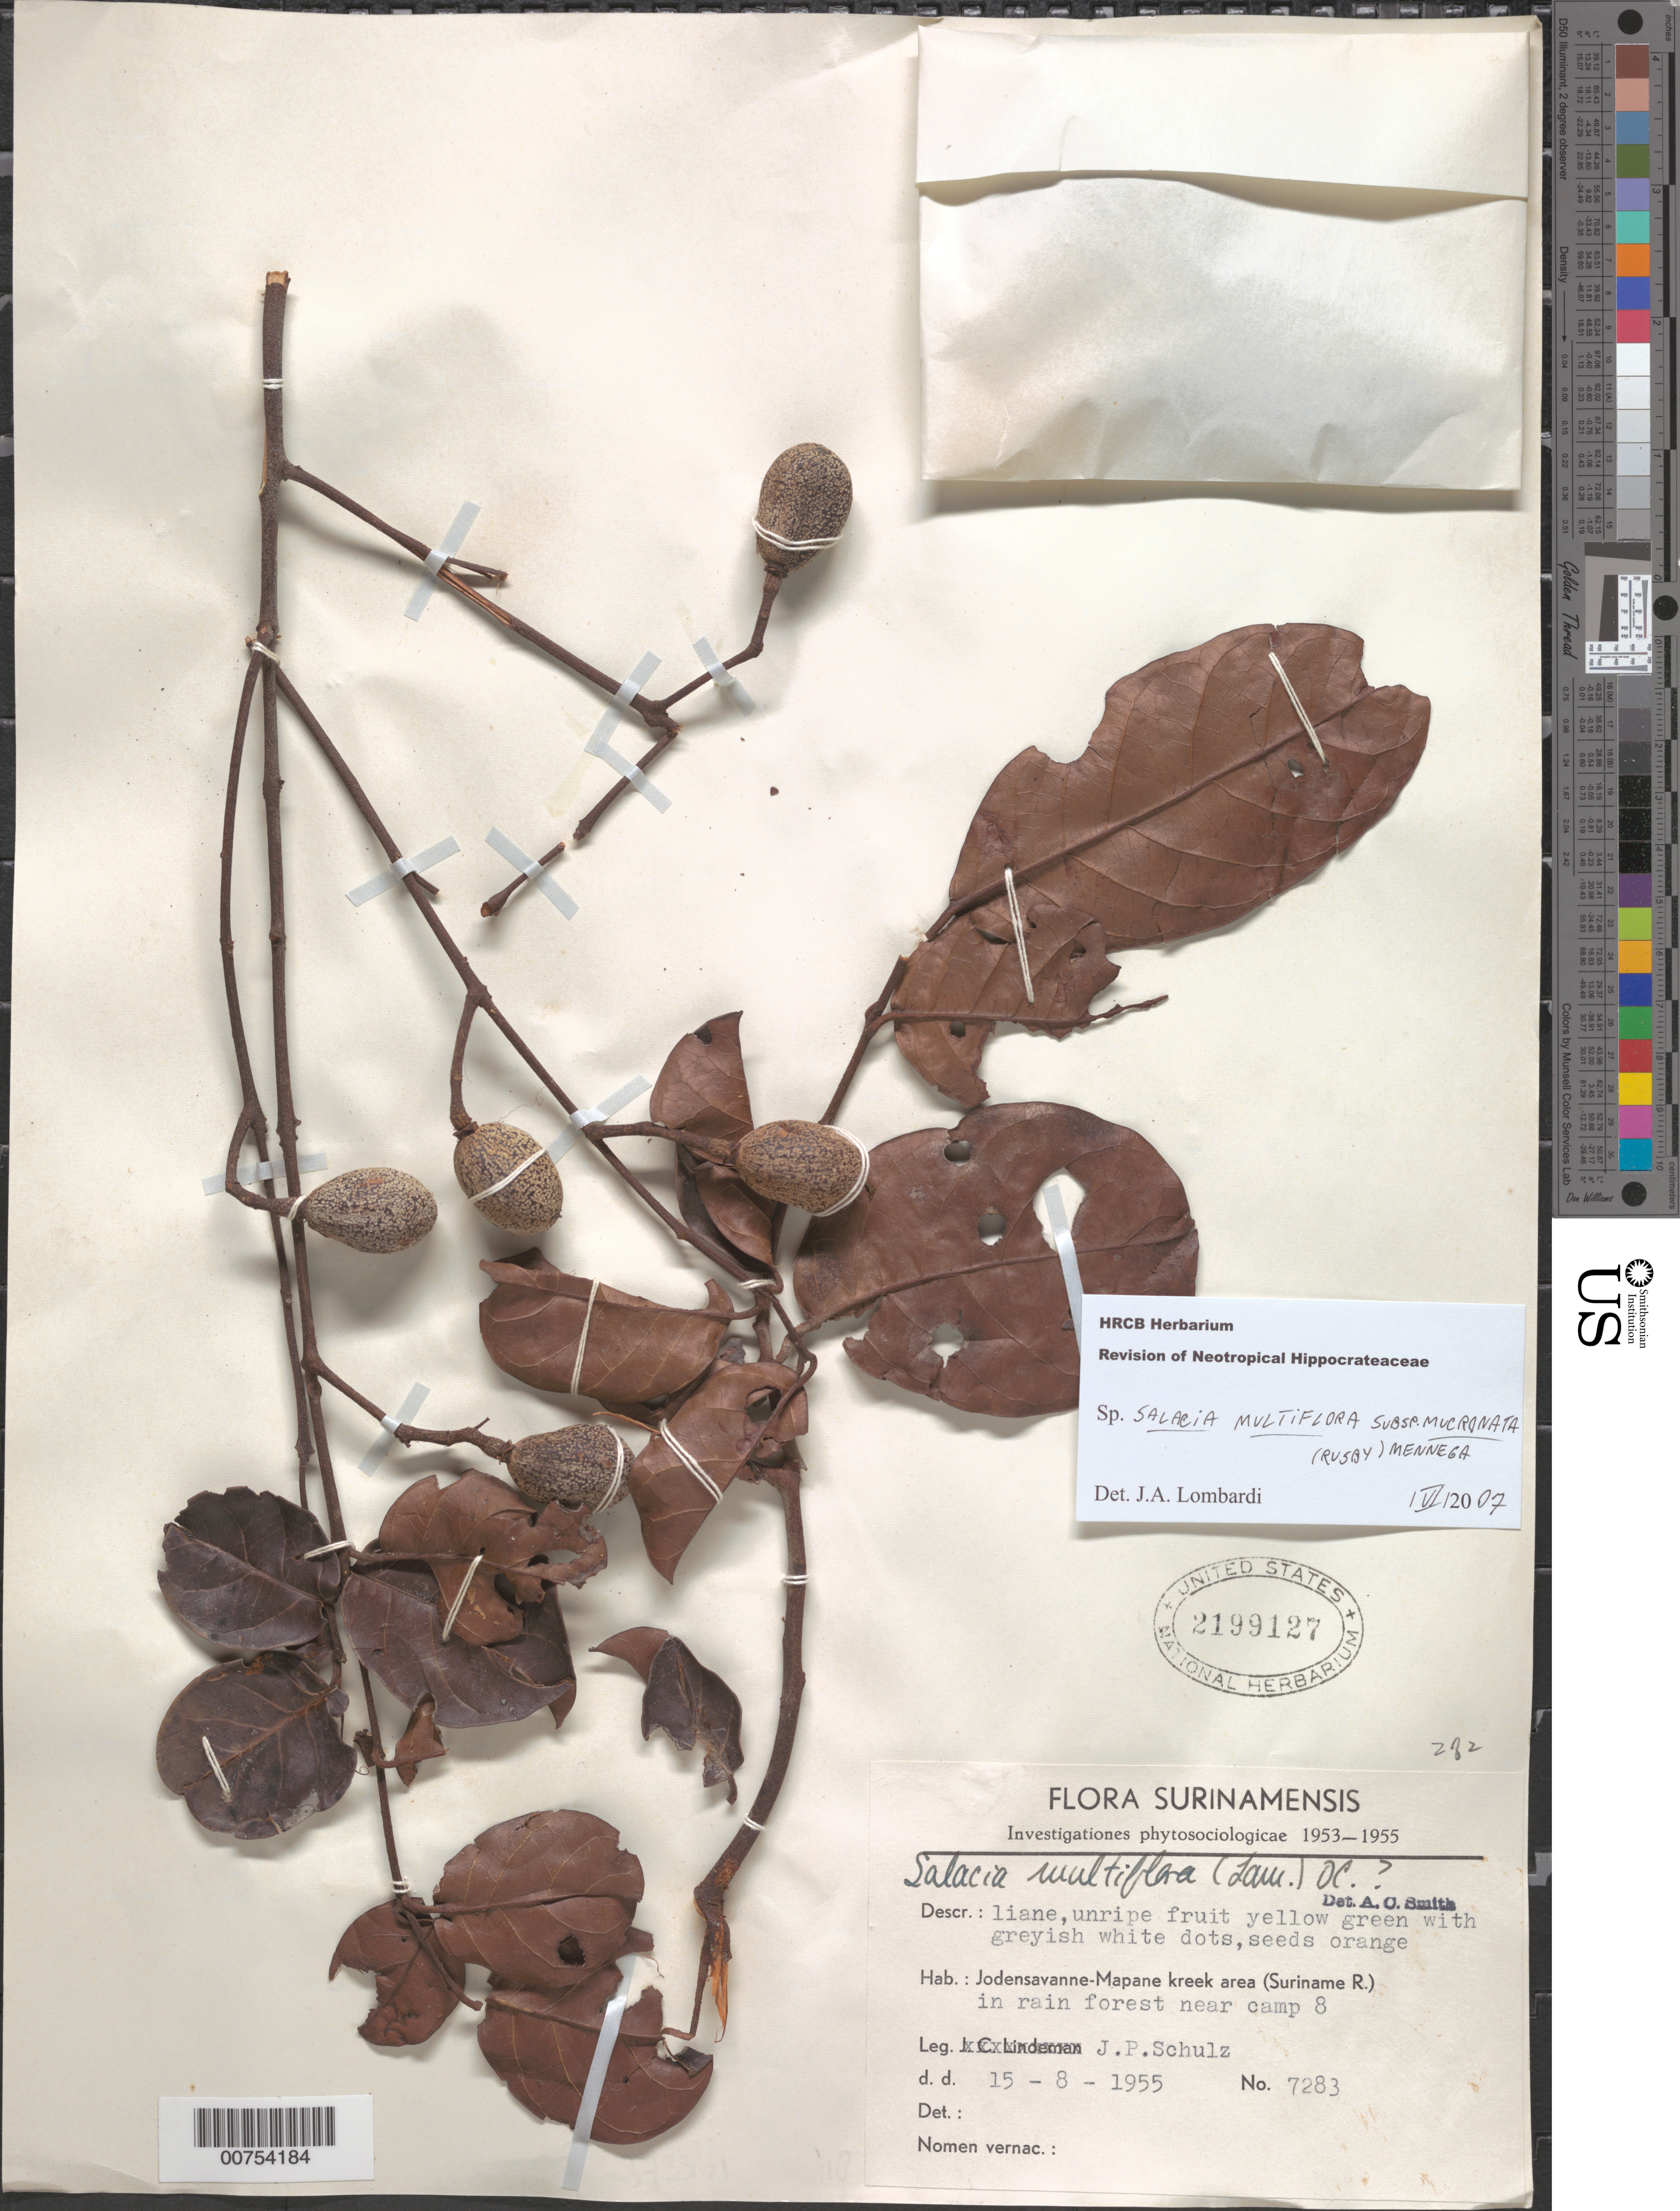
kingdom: Plantae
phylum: Tracheophyta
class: Magnoliopsida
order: Celastrales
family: Celastraceae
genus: Salacia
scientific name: Salacia multiflora subsp. mucronata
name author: (Rusby) Mennega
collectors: J. P. Schulz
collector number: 7283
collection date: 1955-08-15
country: Suriname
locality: Jodensavanne-Mapane kreek area (Suriname R.) in rain forest near camp 8.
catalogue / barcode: US 2199127